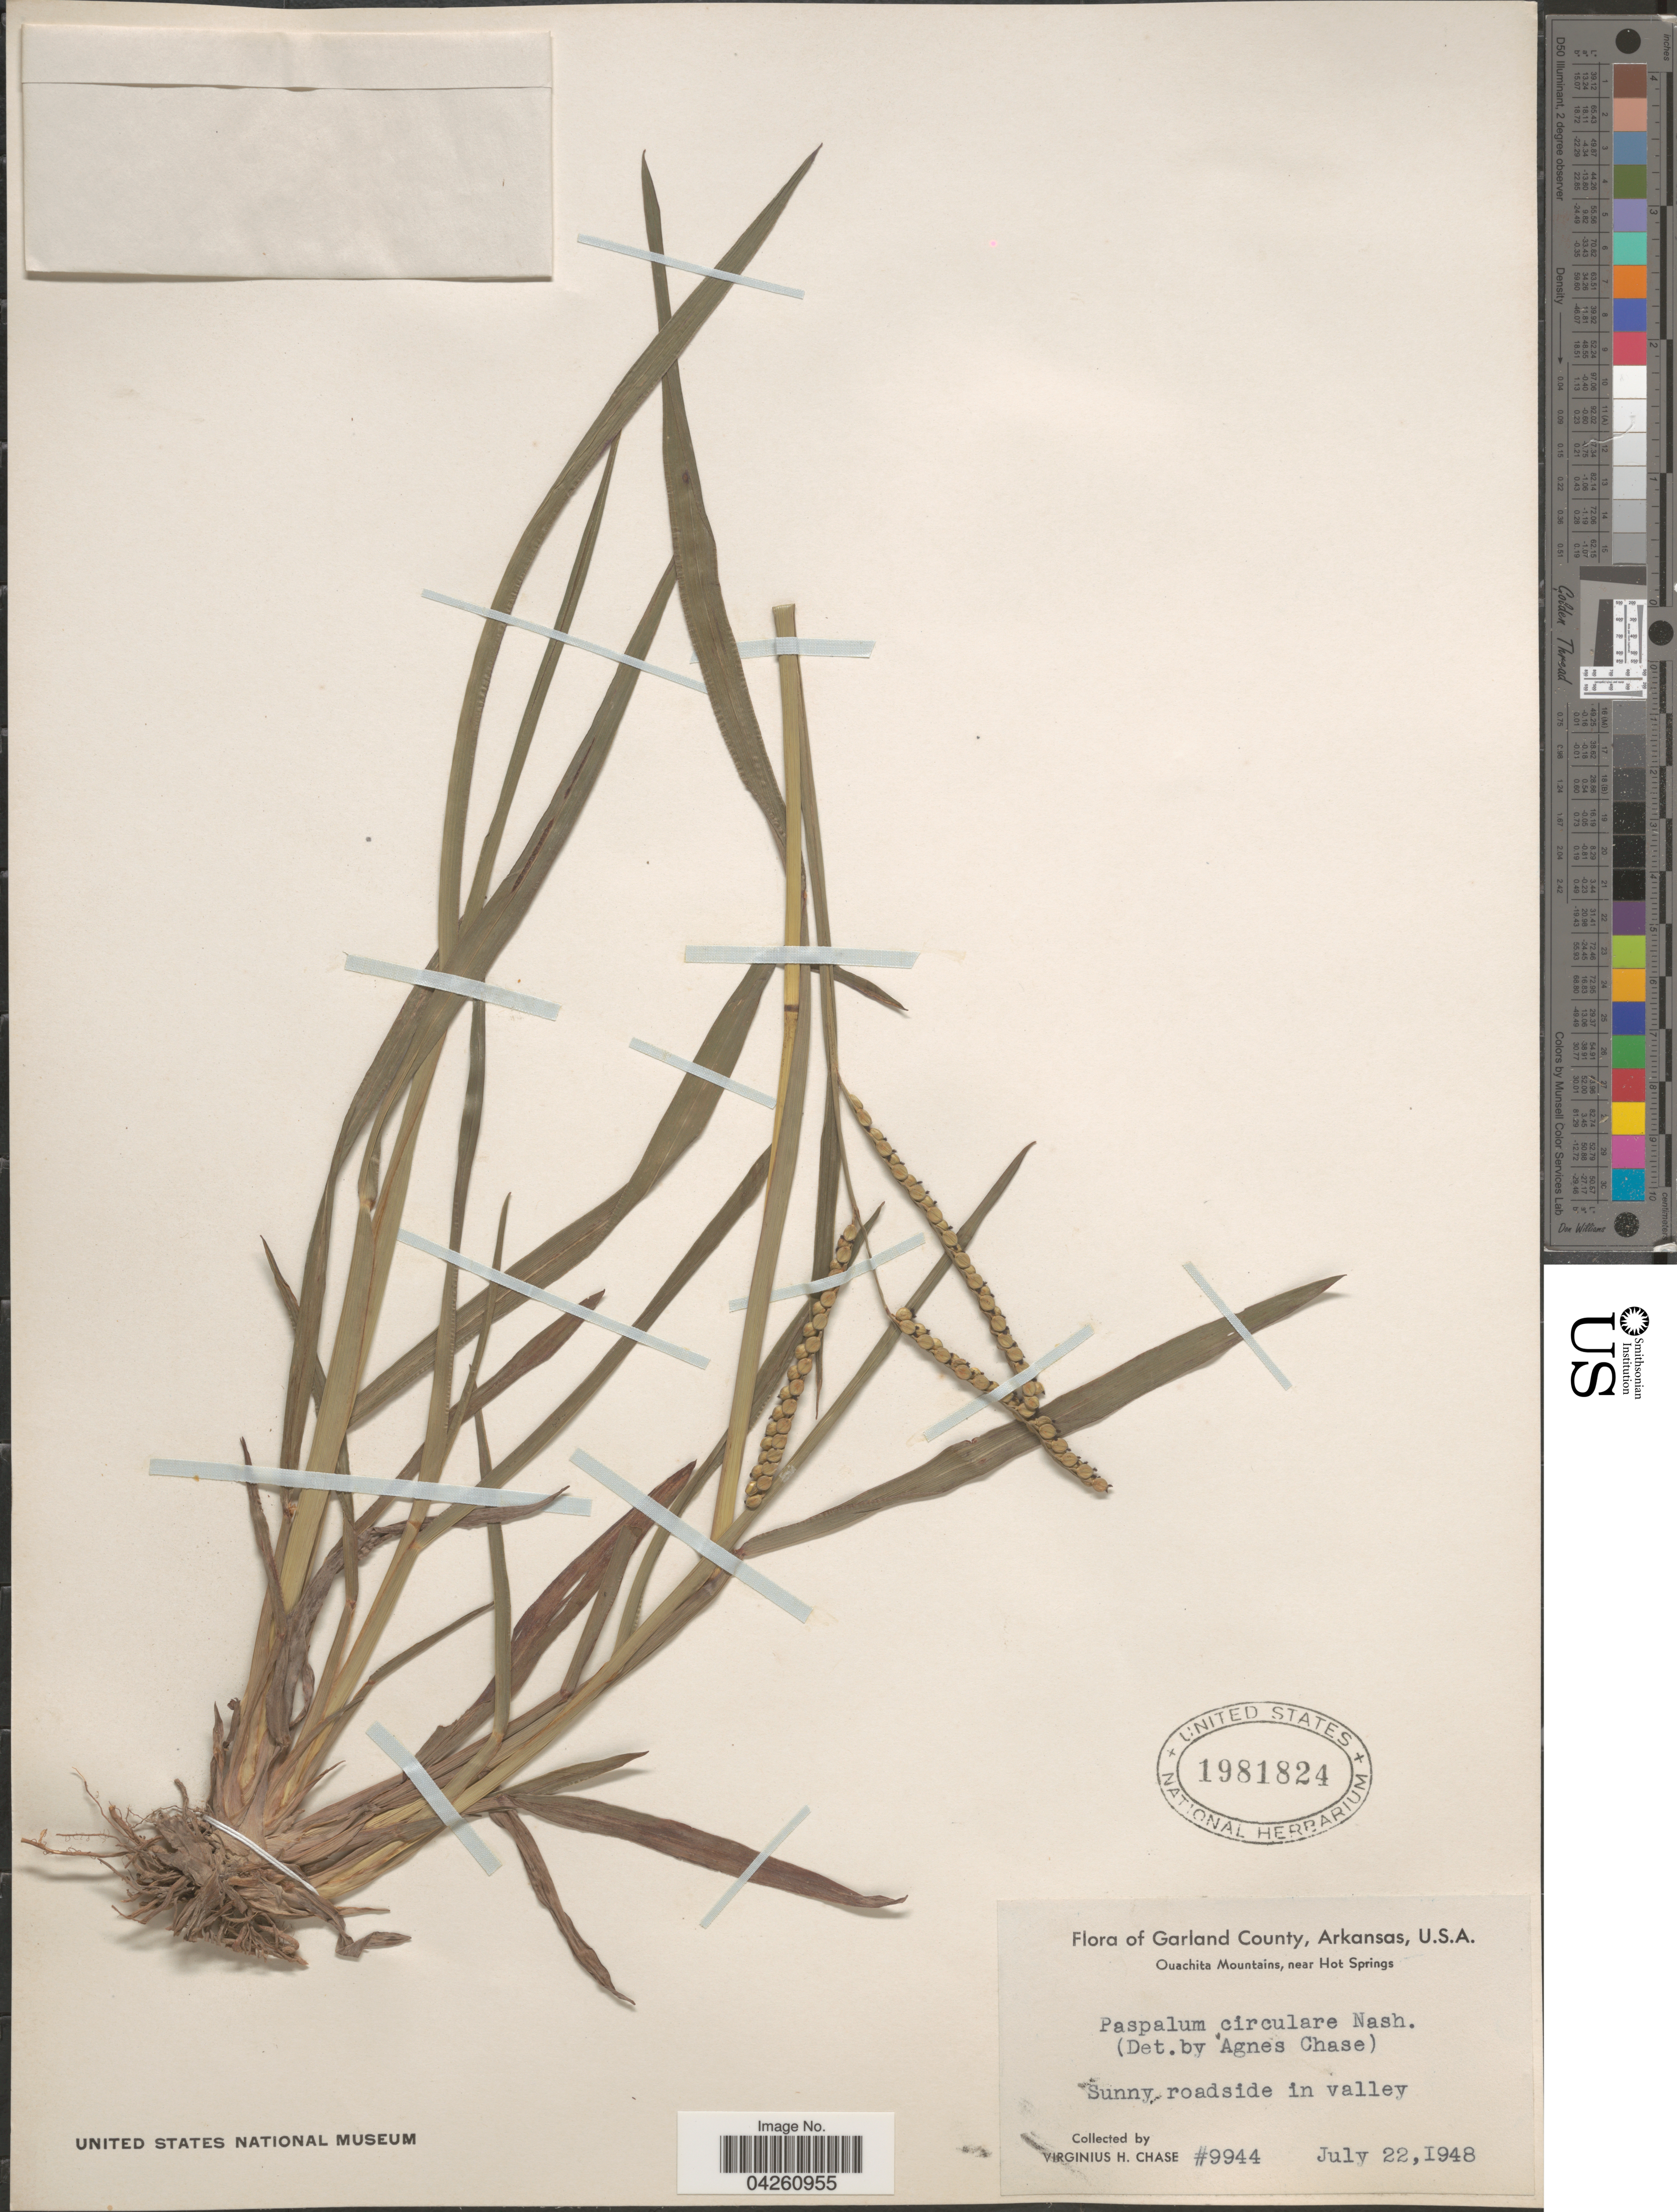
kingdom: Plantae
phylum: Tracheophyta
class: Liliopsida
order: Poales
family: Poaceae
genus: Paspalum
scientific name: Paspalum circulare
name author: Nash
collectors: V. H. Chase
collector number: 9944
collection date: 1948-07-22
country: United States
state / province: Arkansas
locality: Garland County. Ouachita Mountains, near Hot Springs. Sunny roadside in valley.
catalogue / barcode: US 1981824